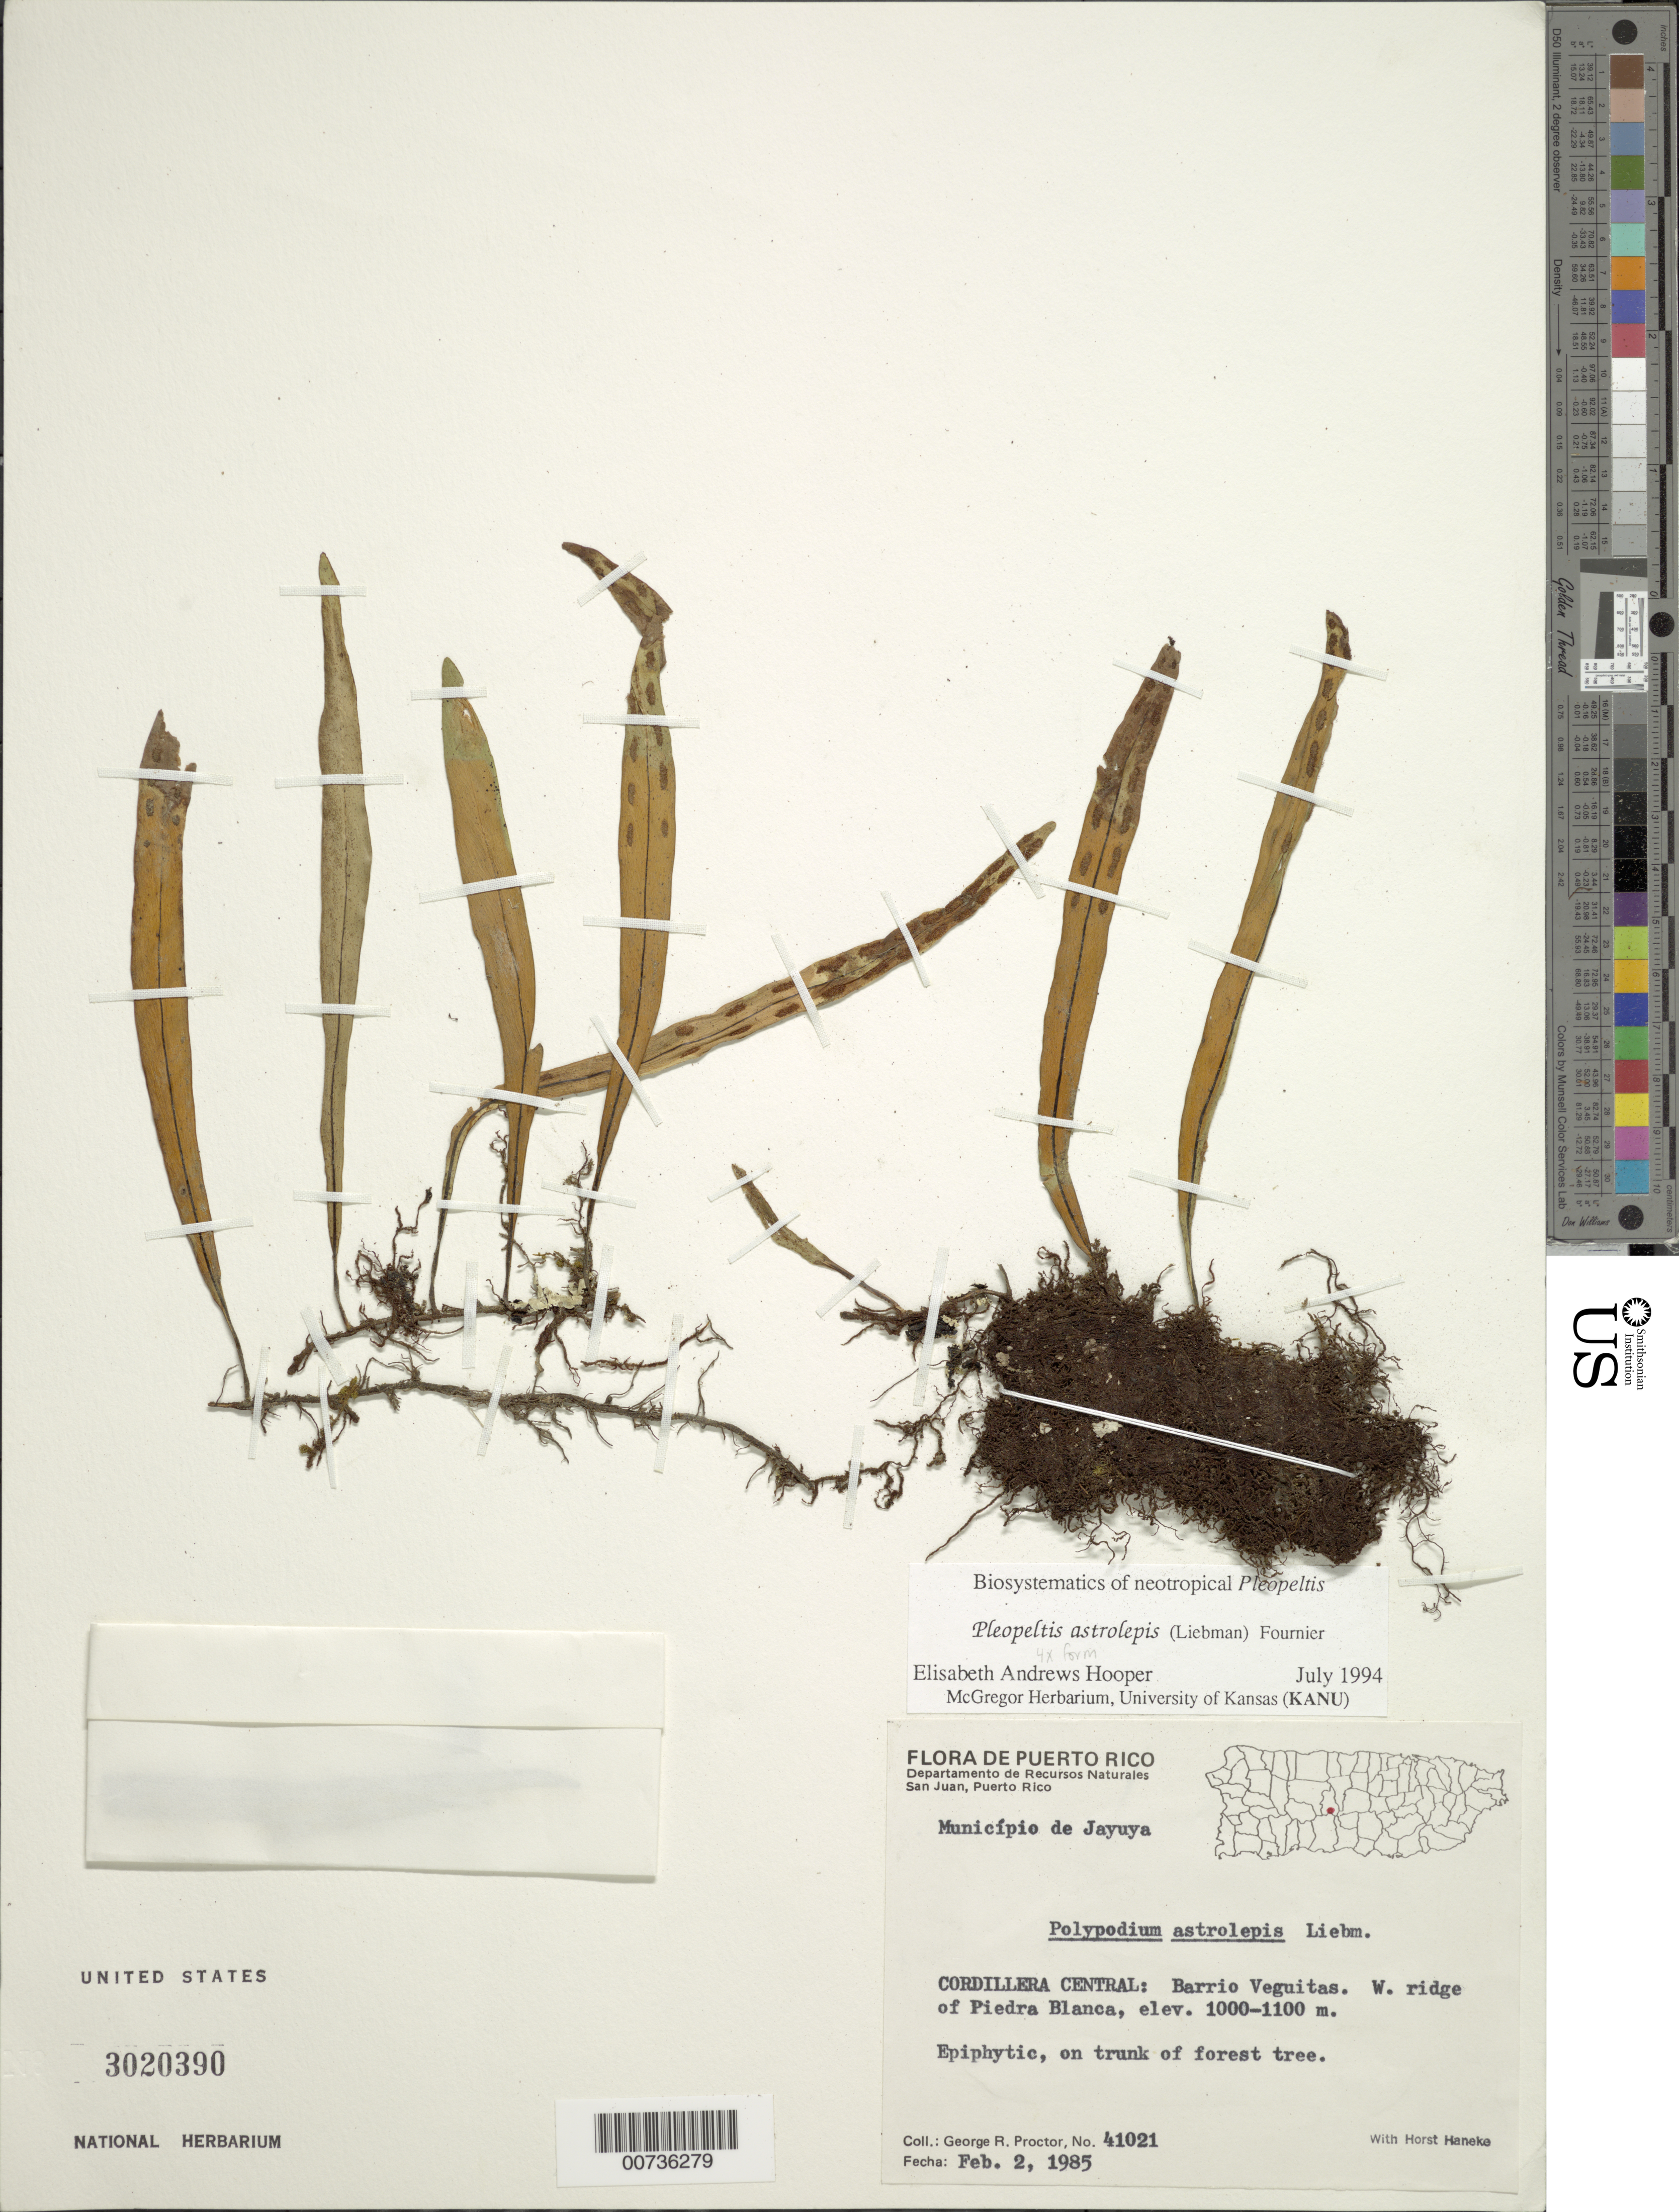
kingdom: Plantae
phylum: Tracheophyta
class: Polypodiopsida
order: Polypodiales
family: Polypodiaceae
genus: Pleopeltis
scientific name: Pleopeltis astrolepis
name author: (Liebm.) E. Fourn.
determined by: Hooper, E. A.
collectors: G. R. Proctor & H. Haneke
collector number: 41021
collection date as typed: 02 Feb 1985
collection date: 1985-02-02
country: Puerto Rico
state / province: Jayuya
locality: Cordillera Central: Barrio Veguitas. W. ridge of Piedra Blanca. Municipio de Jayuya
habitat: Epiphytic, on trunk of forest tree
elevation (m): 1000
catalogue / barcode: US 3020390